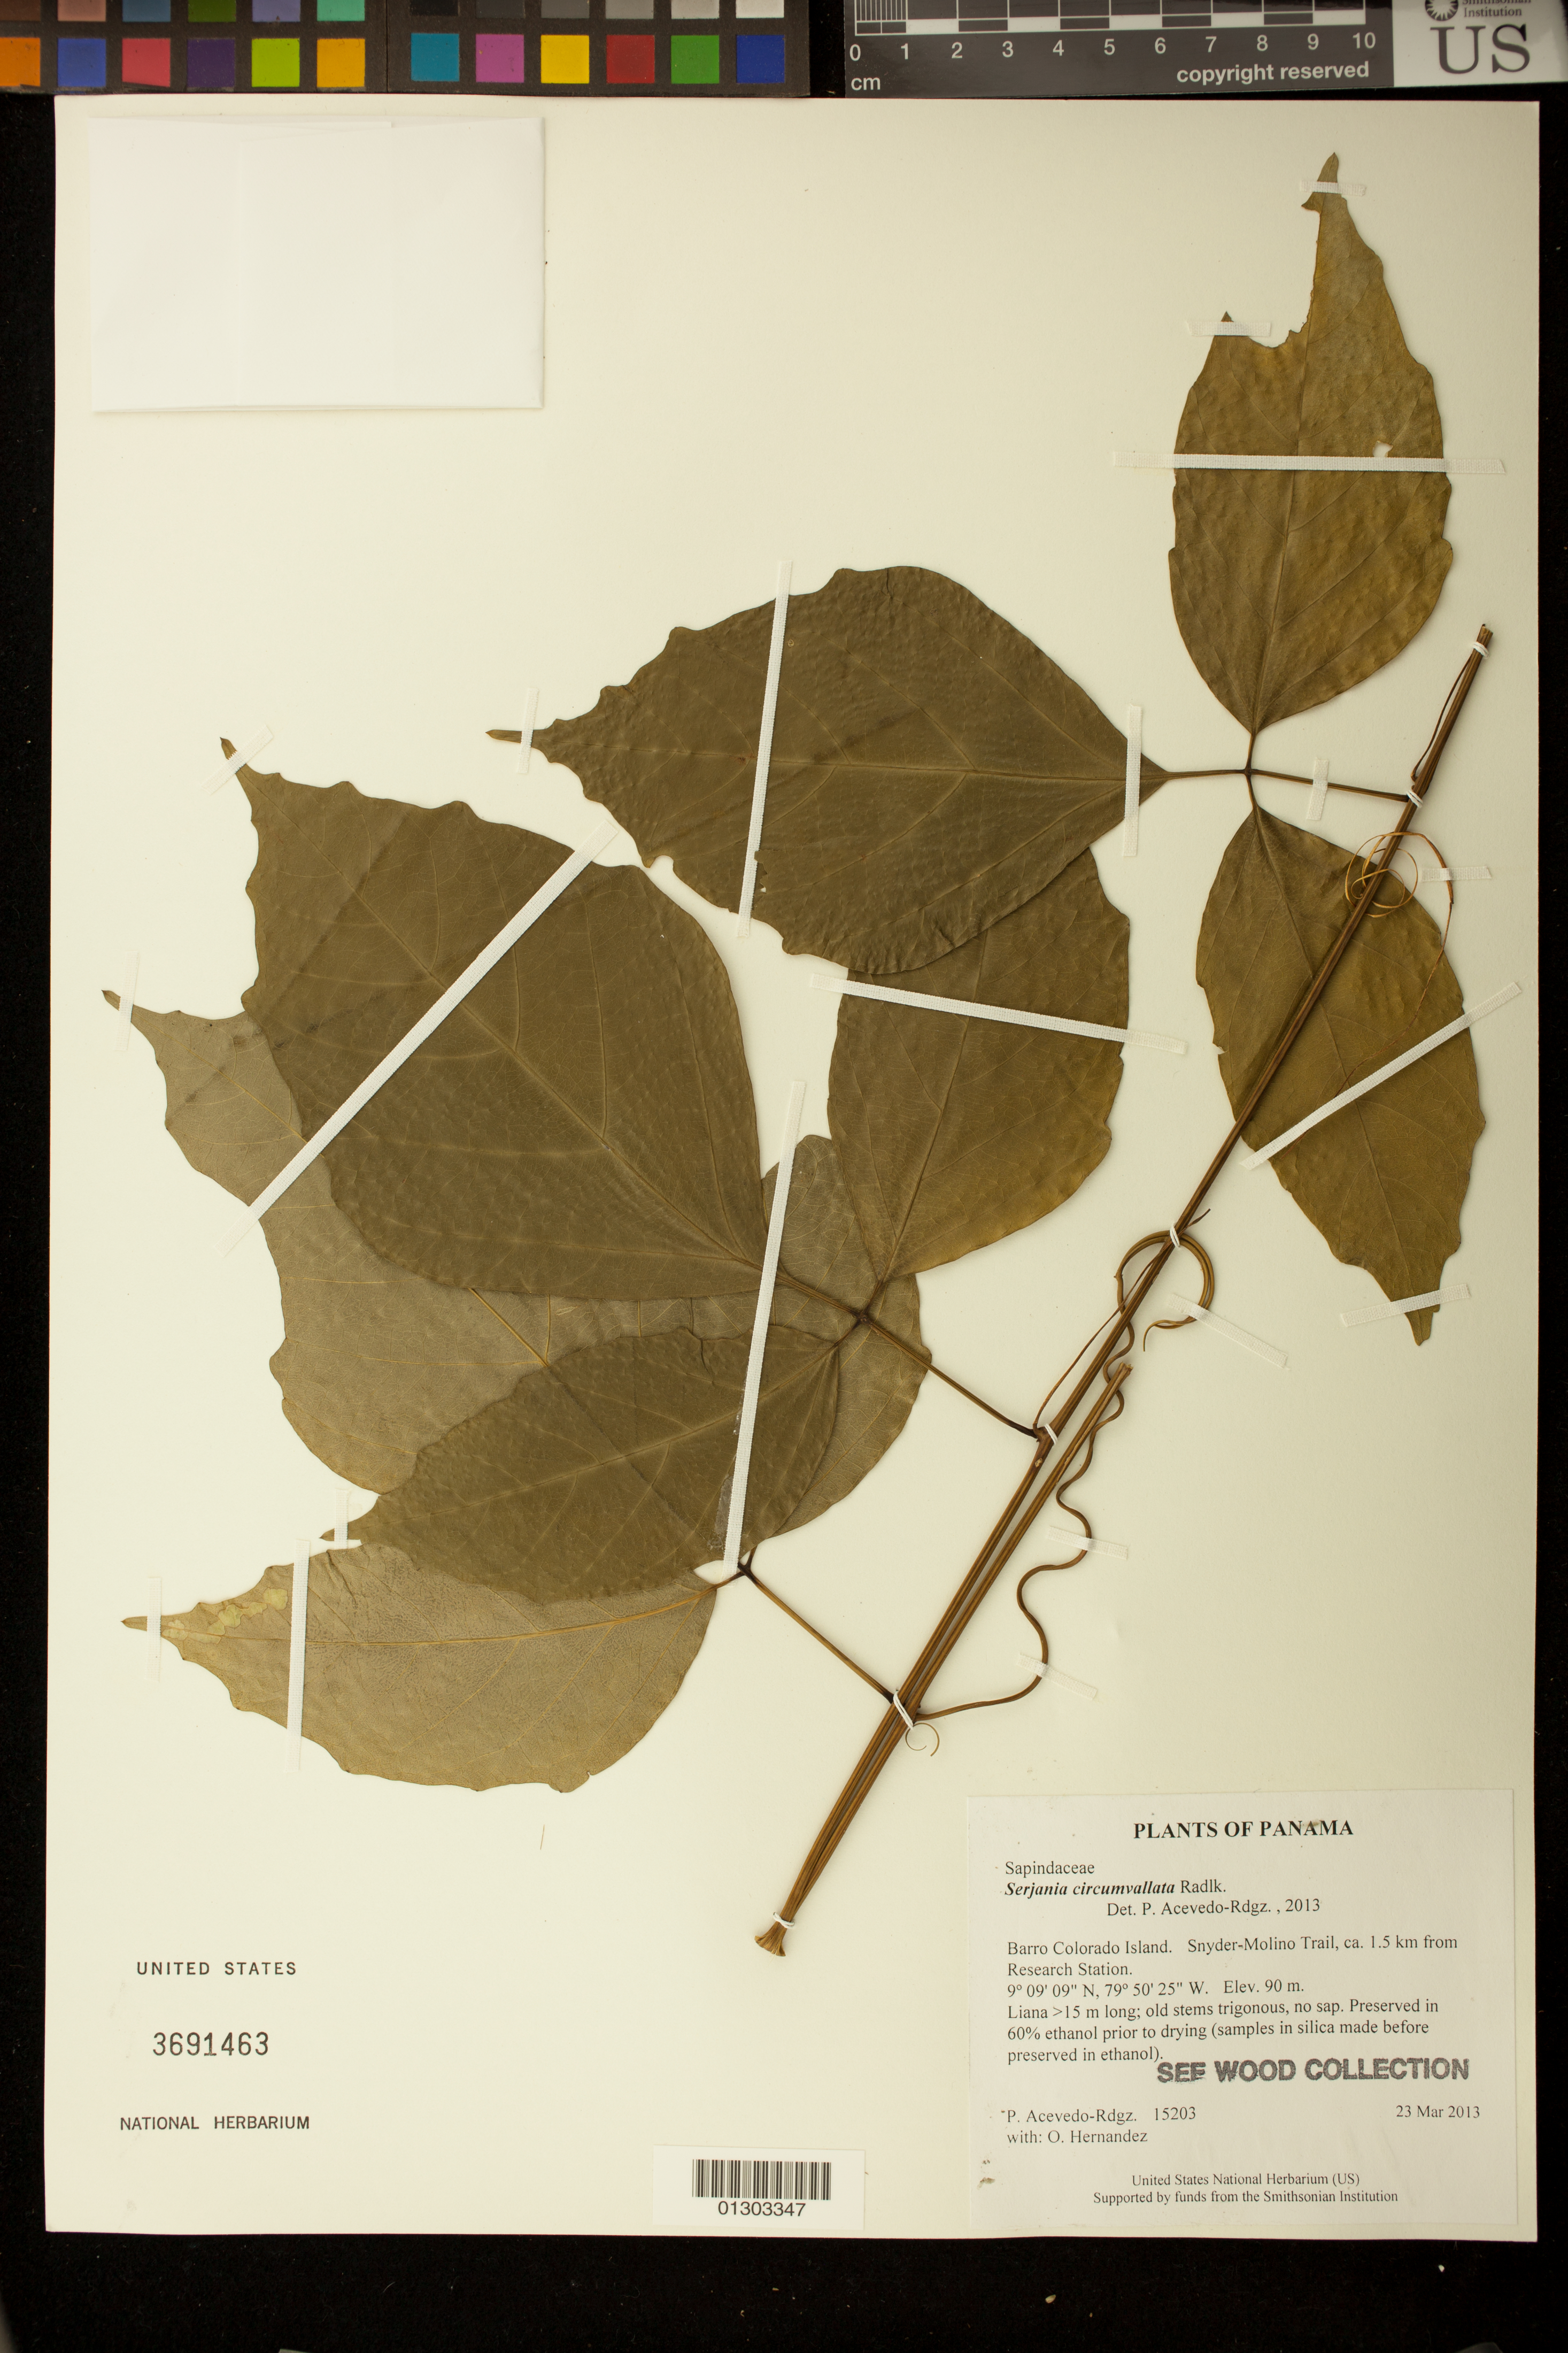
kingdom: Plantae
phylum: Tracheophyta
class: Magnoliopsida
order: Sapindales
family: Sapindaceae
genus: Serjania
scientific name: Serjania circumvallata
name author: Radlk.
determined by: Acevedo-Rodríguez, P., (BOT), Smithsonian Institution - National Museum of Natural History (UNITED STATES)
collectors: P. Acevedo-Rodr. & O. Hernandez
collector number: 15203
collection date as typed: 23 Mar 2013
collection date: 2013-03-23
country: Panama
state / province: Panamá Oeste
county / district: Canal Zone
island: Barro Colorado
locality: Snyder-Molino Trail, ca. 1.5 km from Research Station.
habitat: Along trail.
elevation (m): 90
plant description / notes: SEE WOOD COLLECTION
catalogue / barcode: US 3691463